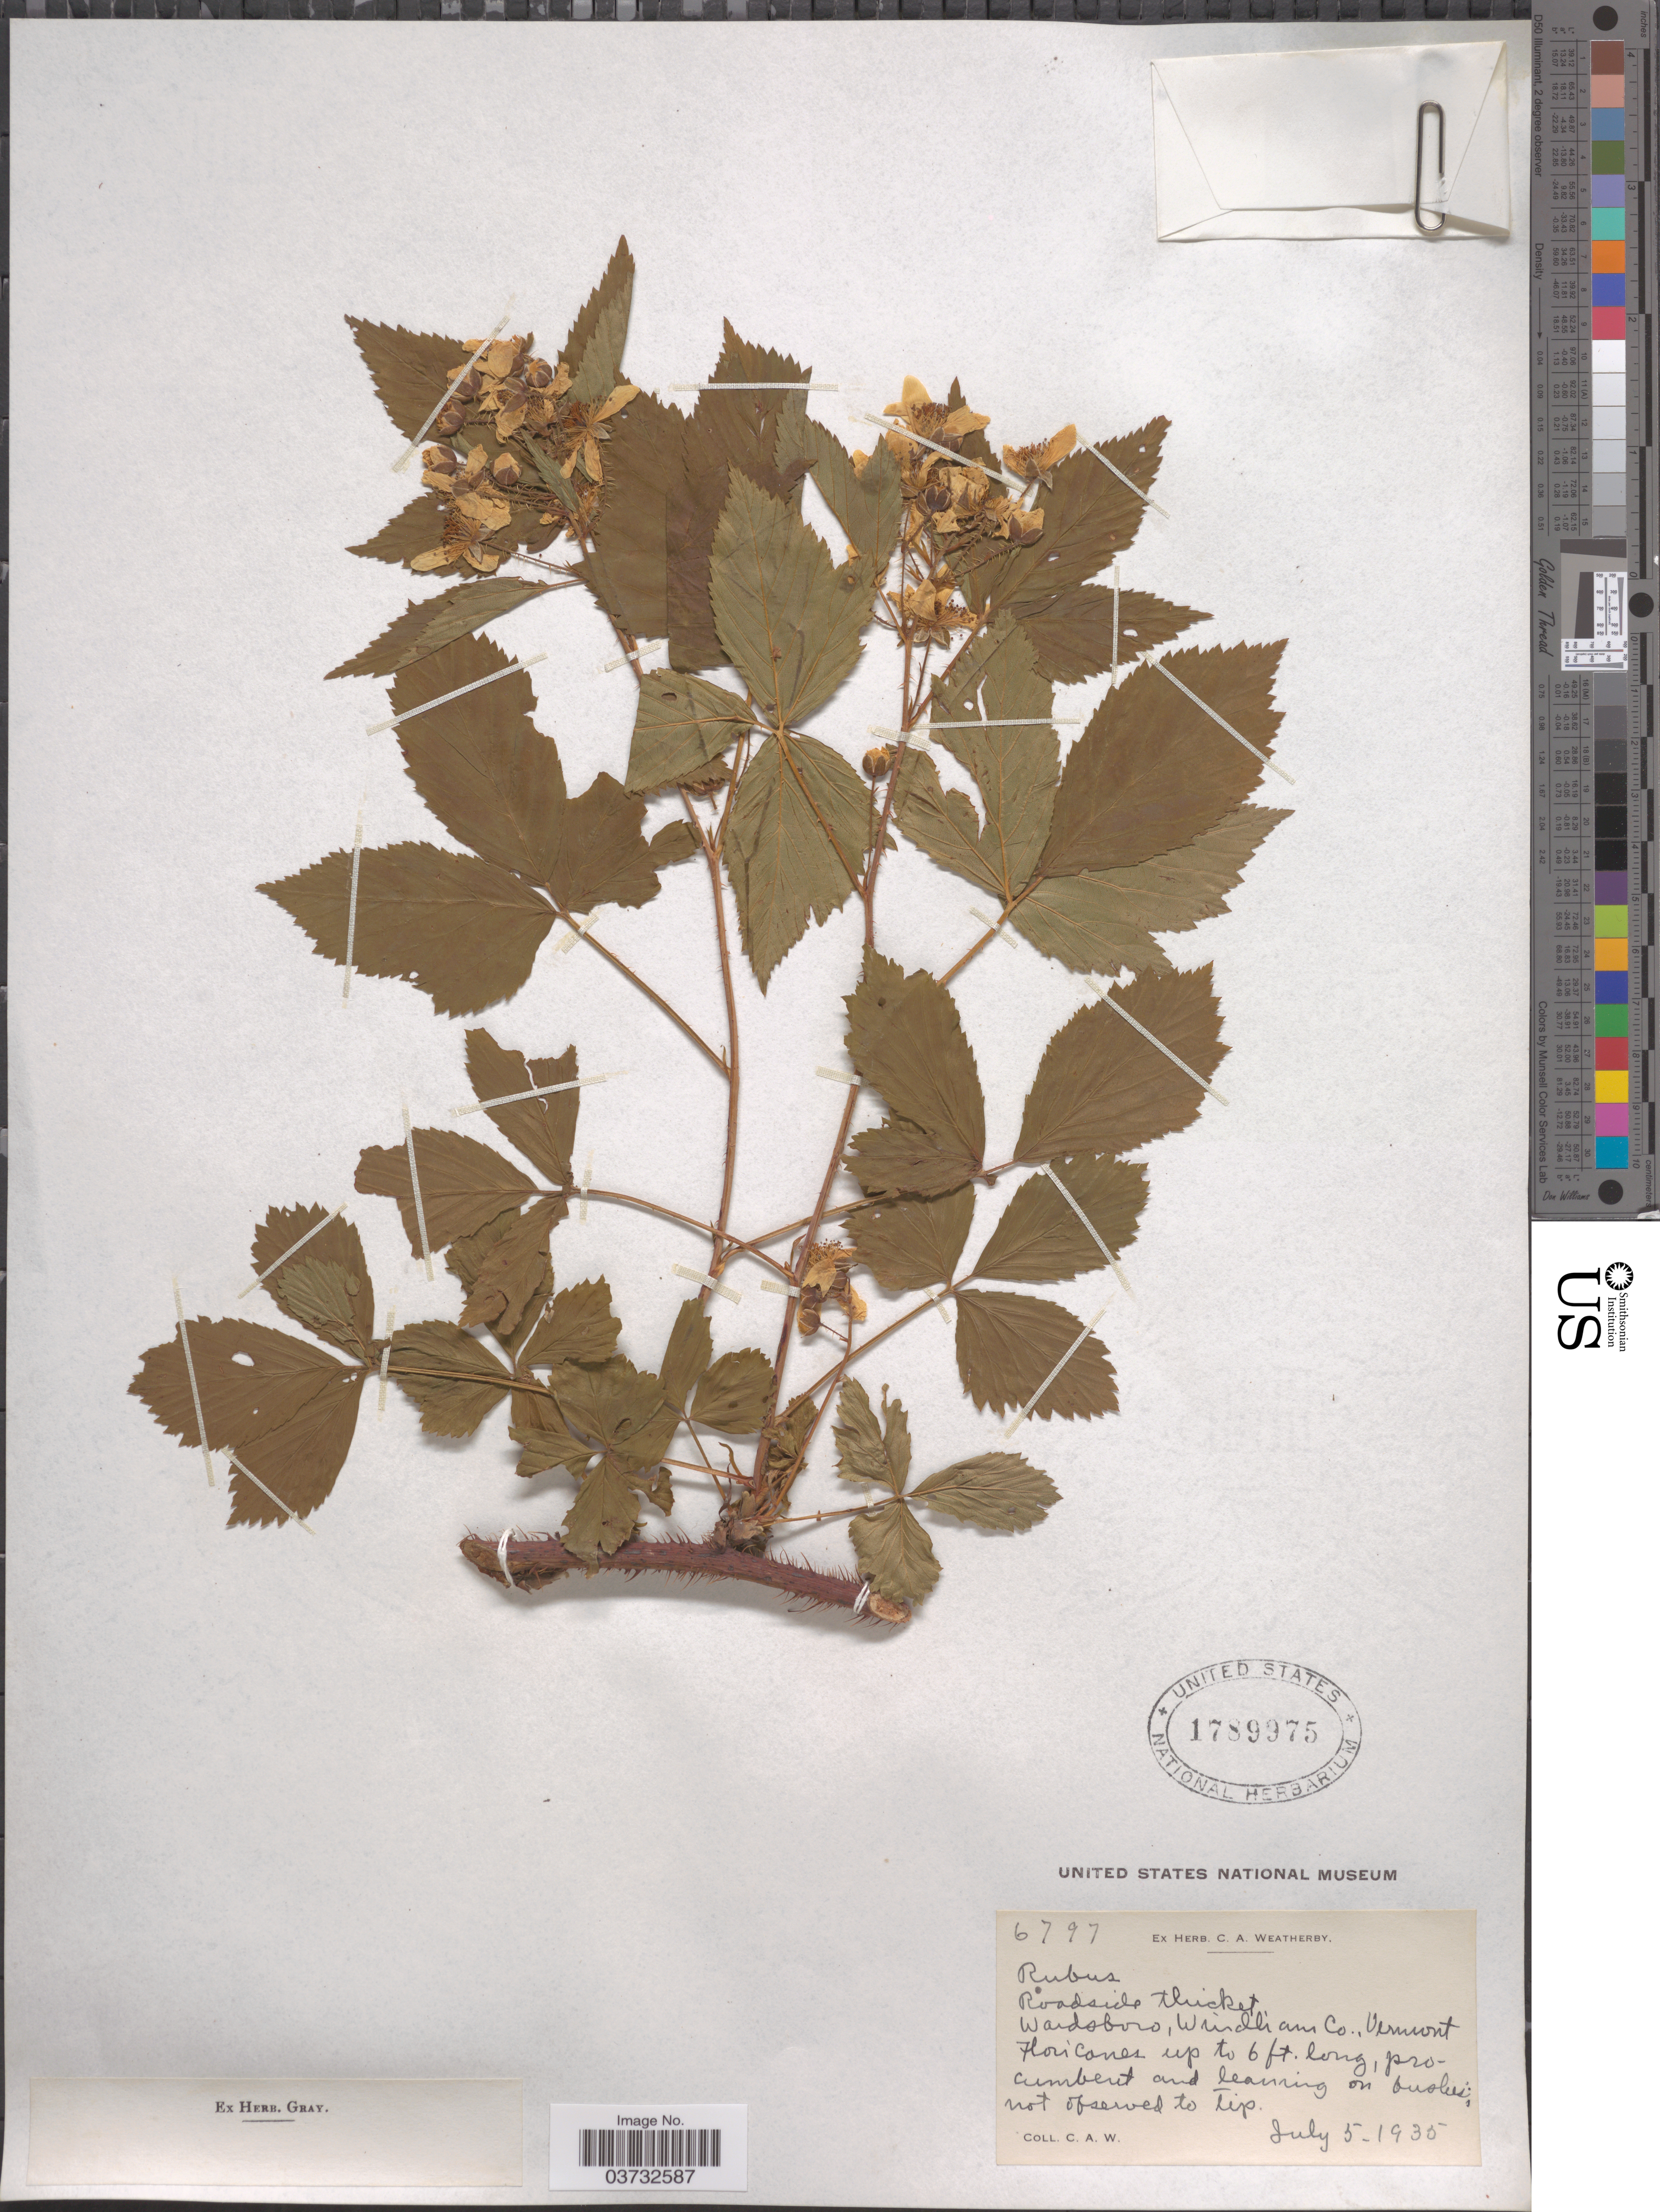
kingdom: Plantae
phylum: Tracheophyta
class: Magnoliopsida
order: Rosales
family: Rosaceae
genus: Rubus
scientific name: Rubus sp.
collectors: C. A. Weatherby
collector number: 6797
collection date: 1935-07-05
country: United States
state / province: Vermont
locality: Roadside thicket, Wardsboro, Windham Co.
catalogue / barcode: US 1789975